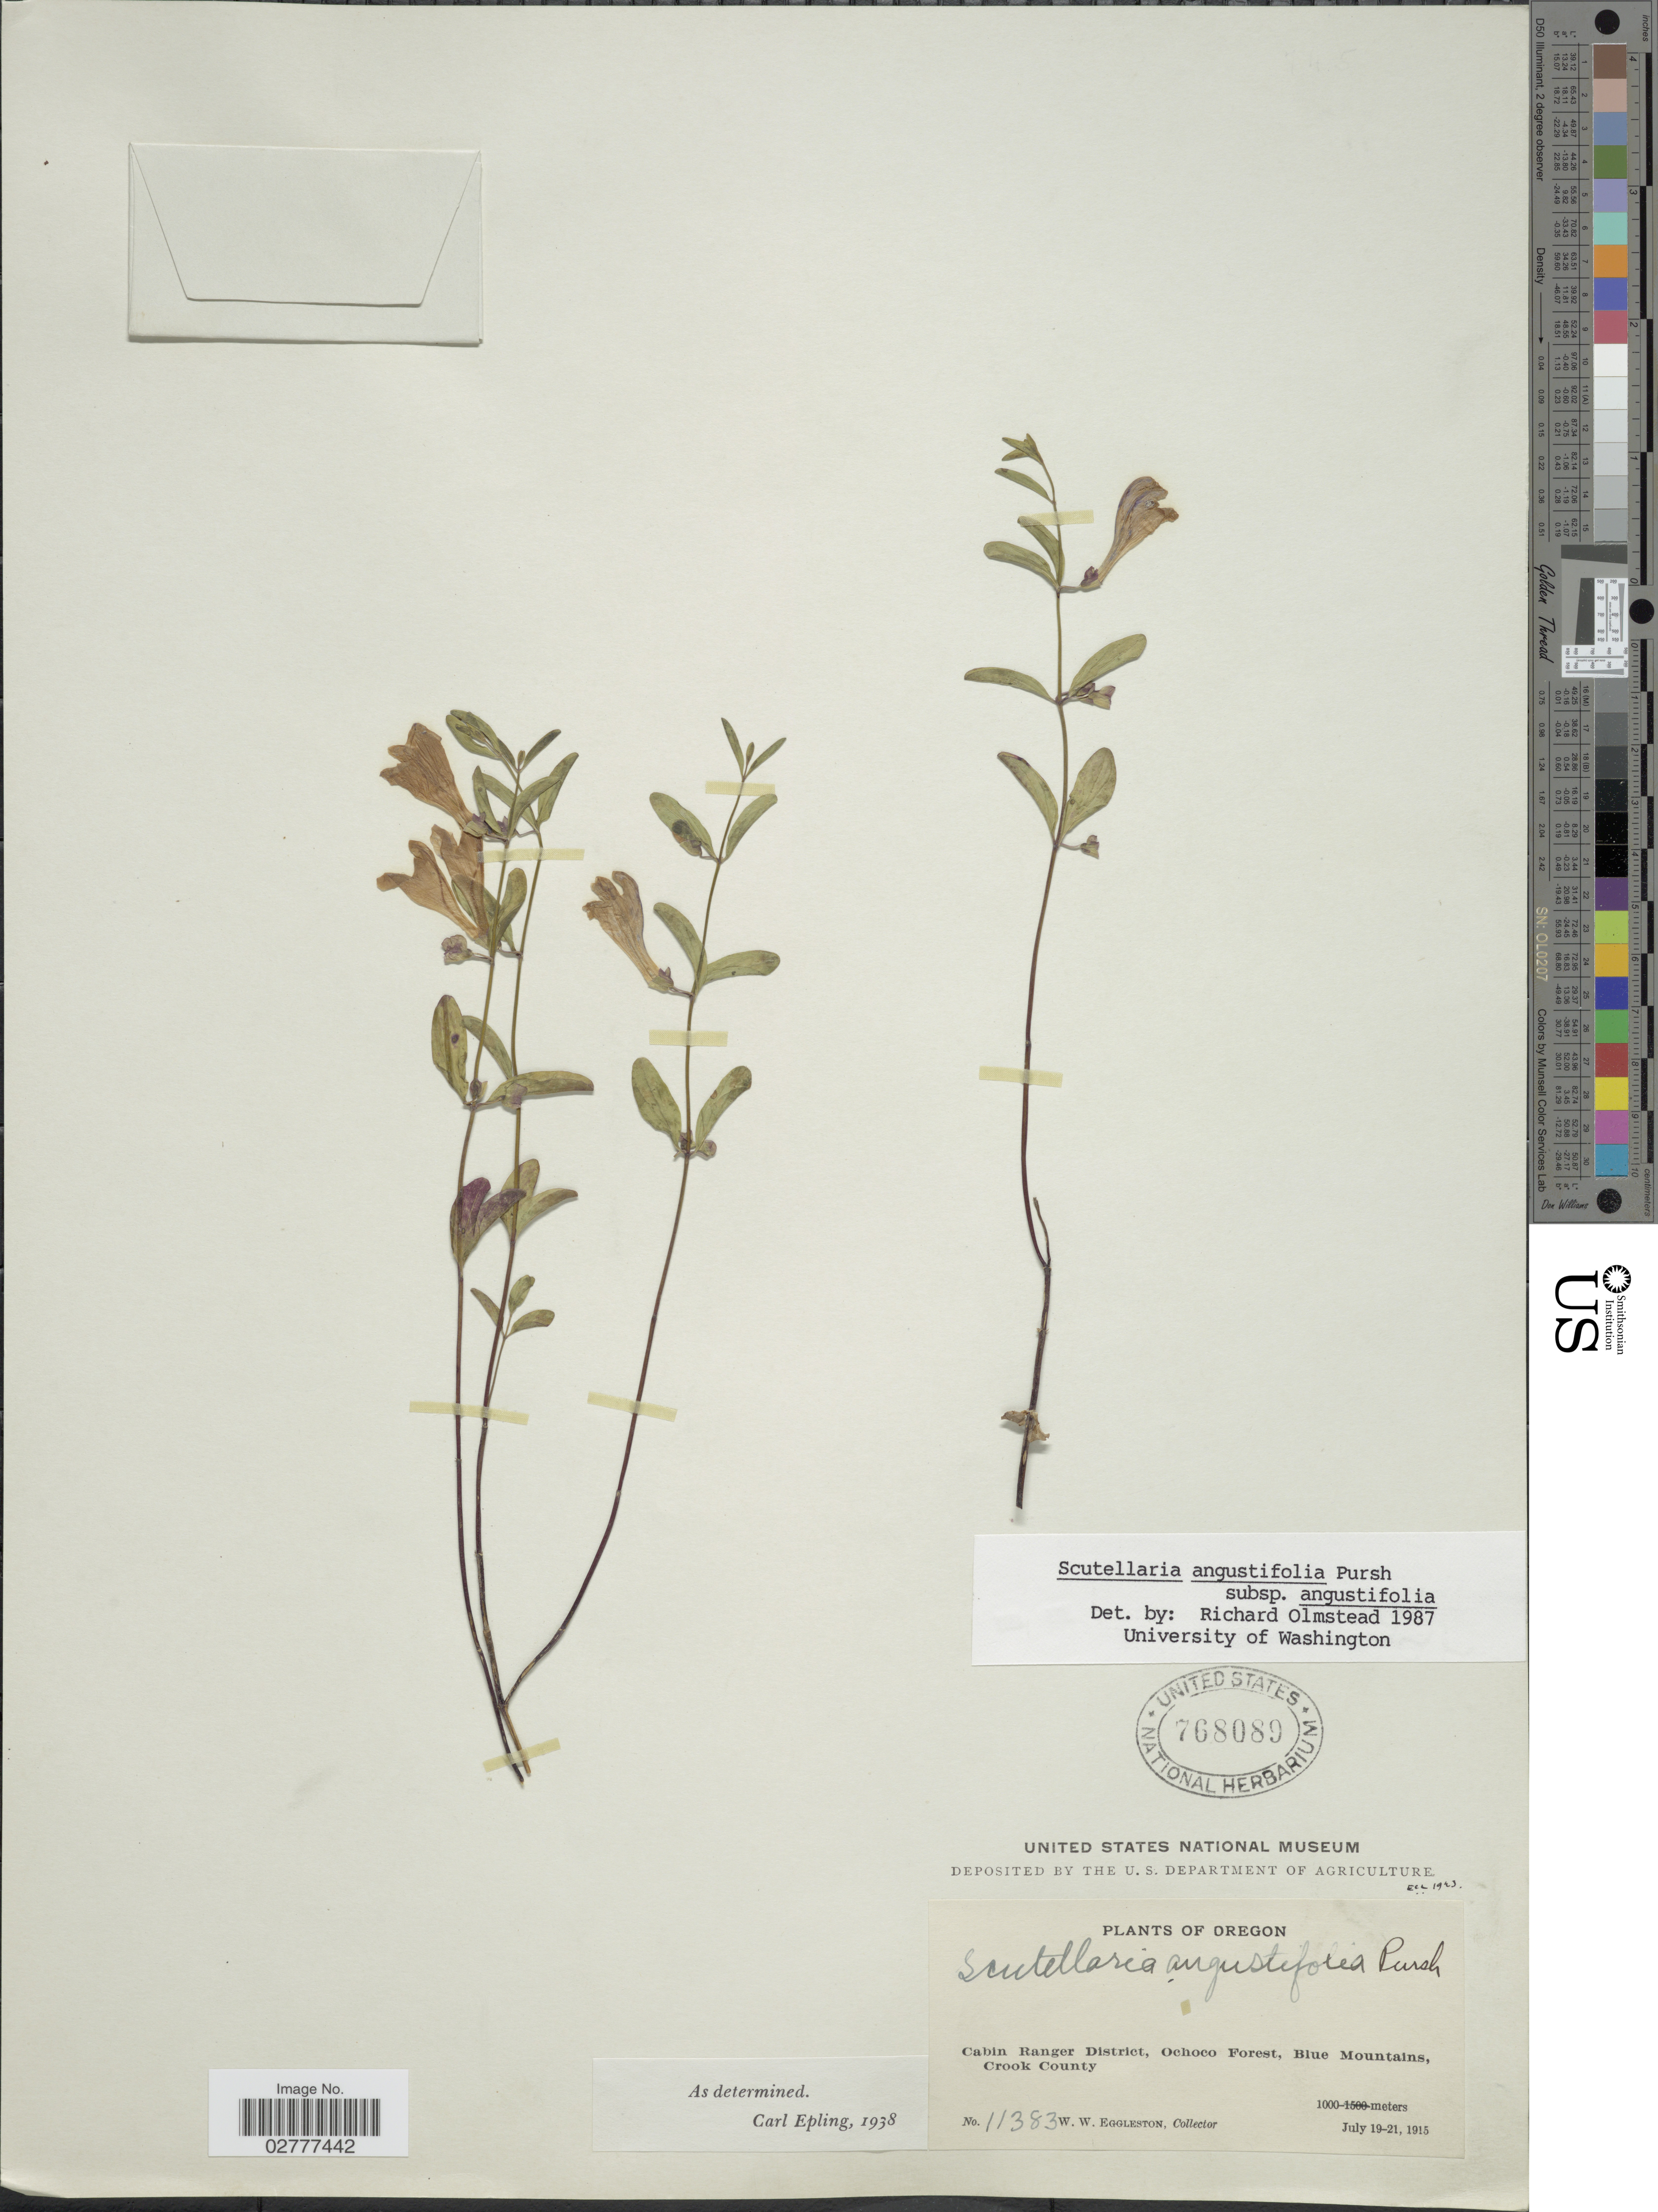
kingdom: Plantae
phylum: Tracheophyta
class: Magnoliopsida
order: Lamiales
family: Lamiaceae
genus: Scutellaria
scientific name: Scutellaria angustifolia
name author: Pursh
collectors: W. W. Eggleston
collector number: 11383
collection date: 1915-07-19/1915-07-21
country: United States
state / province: Oregon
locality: Cabin Ranger District, Ochoco Forest, Blue Mountains, Crook County.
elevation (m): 1000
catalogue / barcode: US 768089